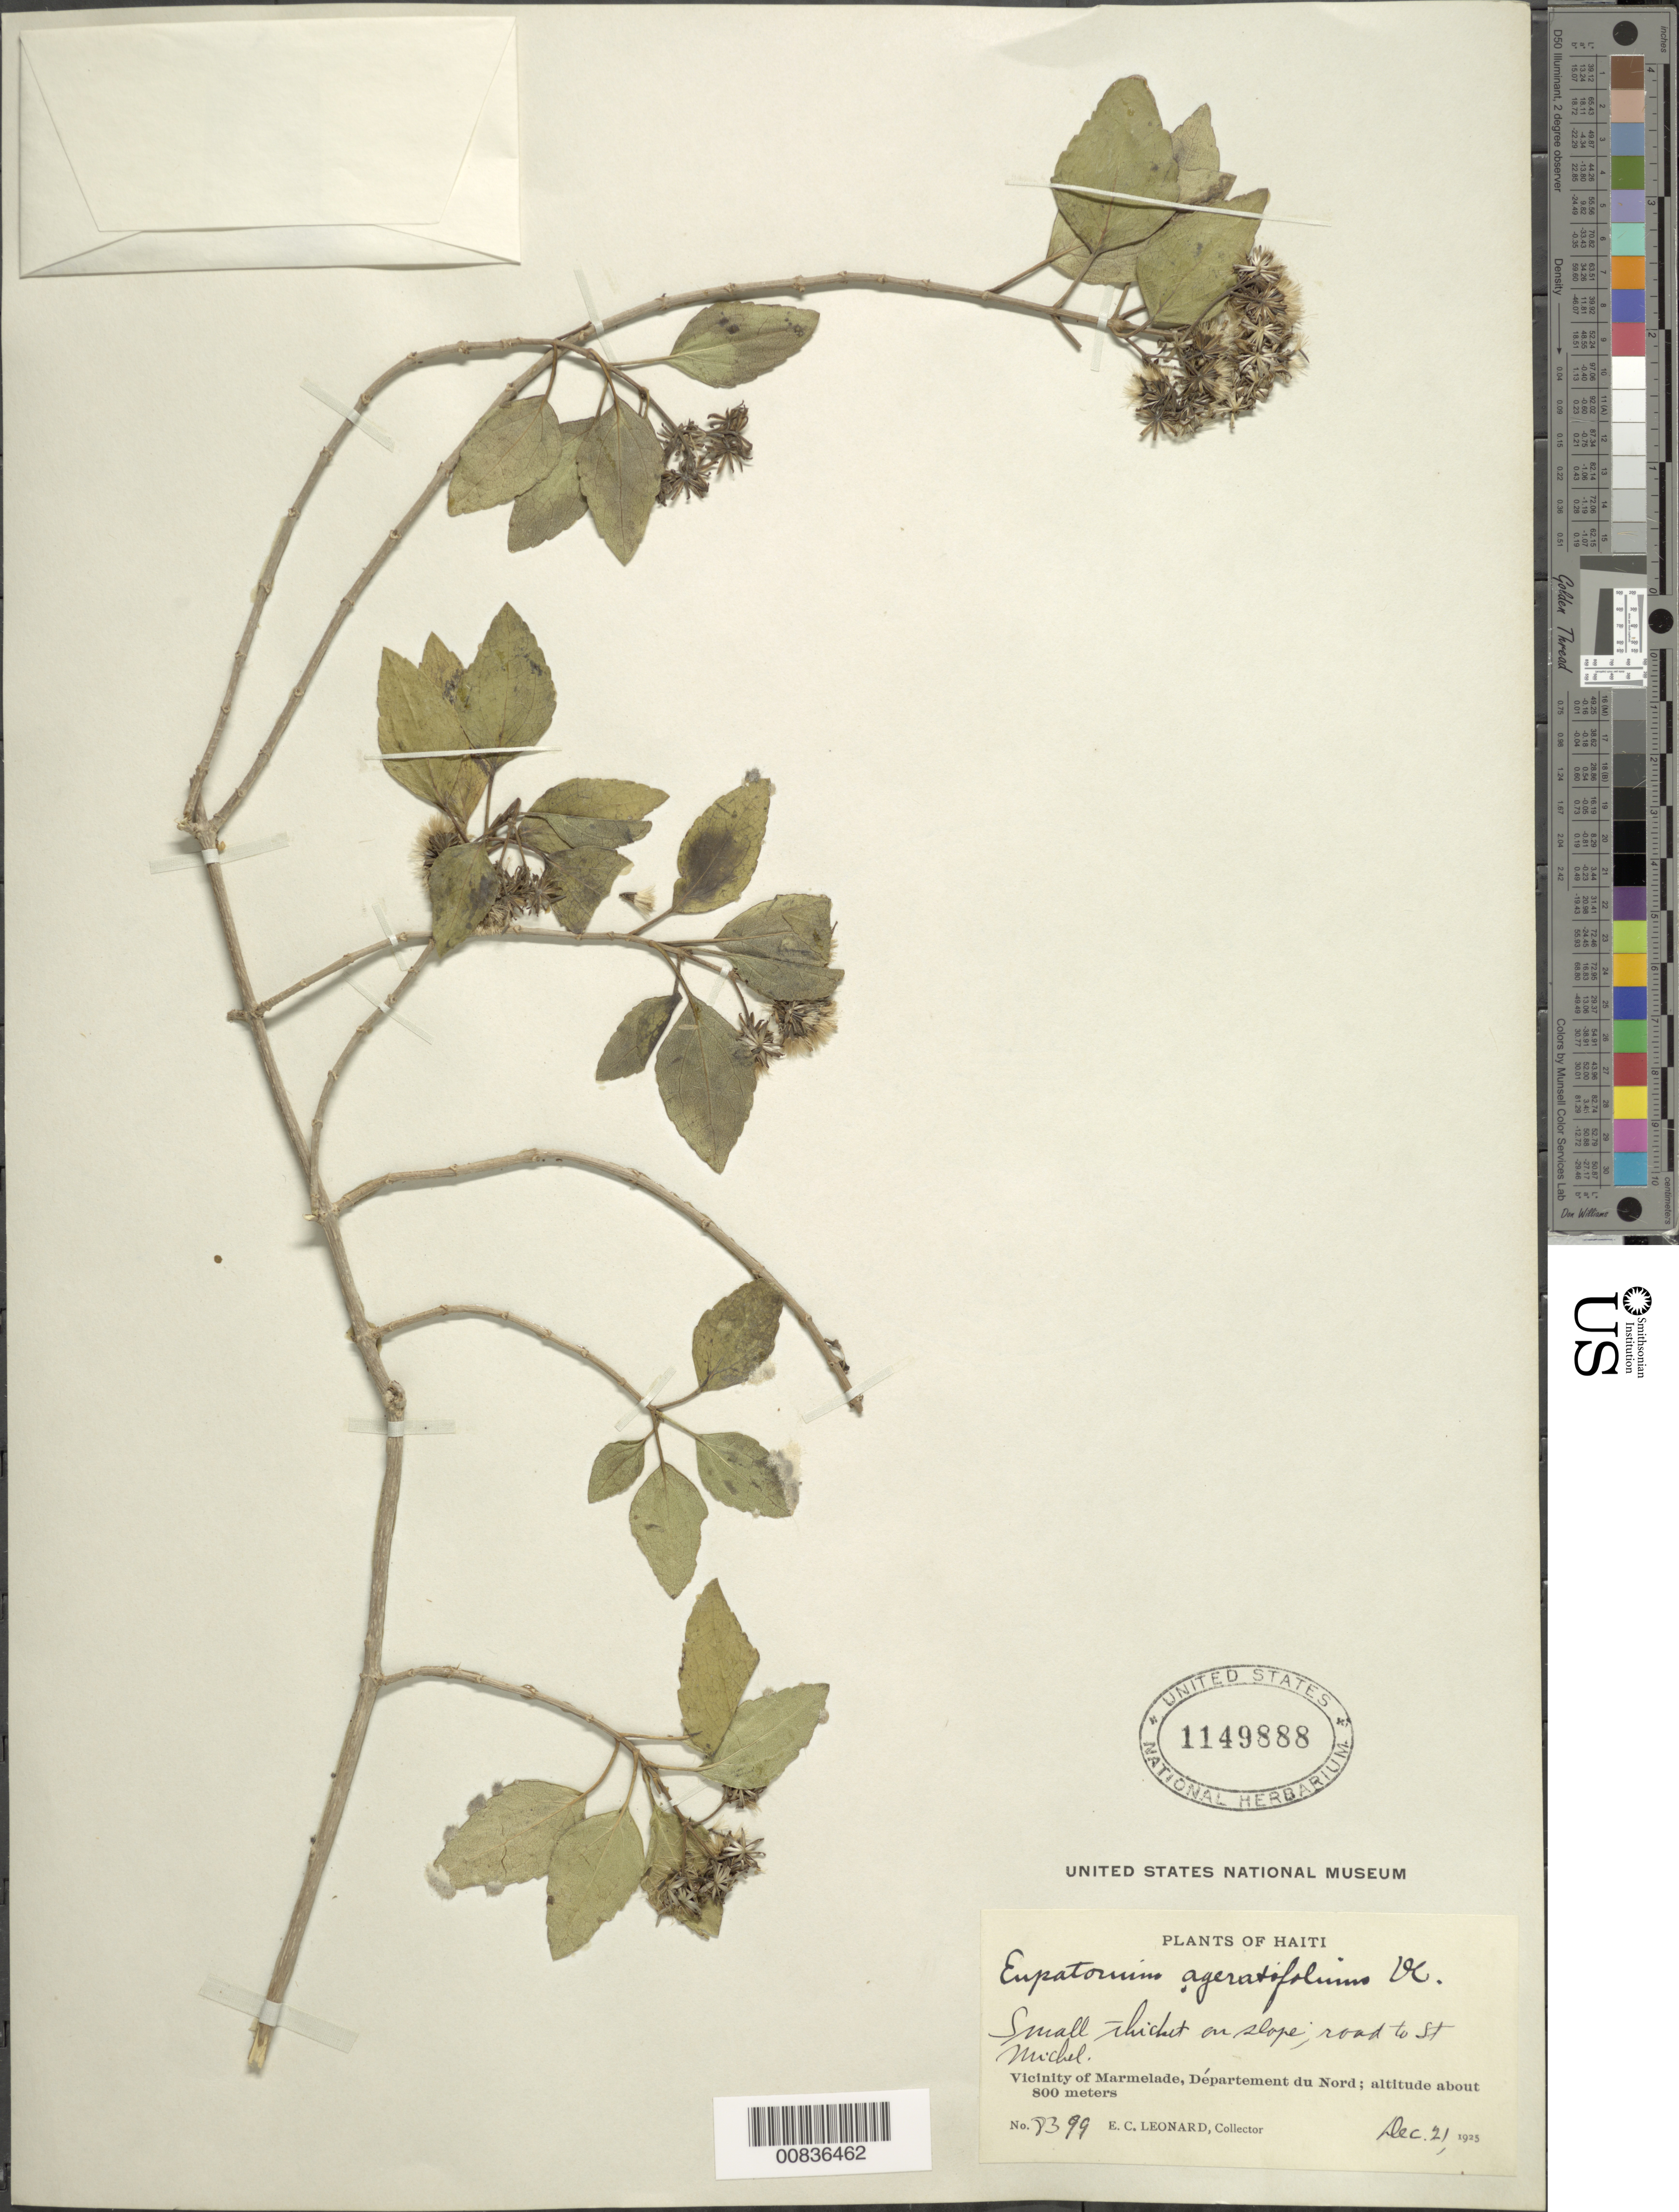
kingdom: Plantae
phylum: Tracheophyta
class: Magnoliopsida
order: Asterales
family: Asteraceae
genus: Ageratina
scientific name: Ageratina havanensis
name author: (Kunth) R.M. King & H. Rob.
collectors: E. C. Leonard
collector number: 8399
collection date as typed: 21 Dec 1925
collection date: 1925-12-21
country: Haiti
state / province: Nord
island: Hispaniola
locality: Vicinity of Marmelade, road to St. Michel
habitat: On slope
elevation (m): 800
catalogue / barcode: US 1149888